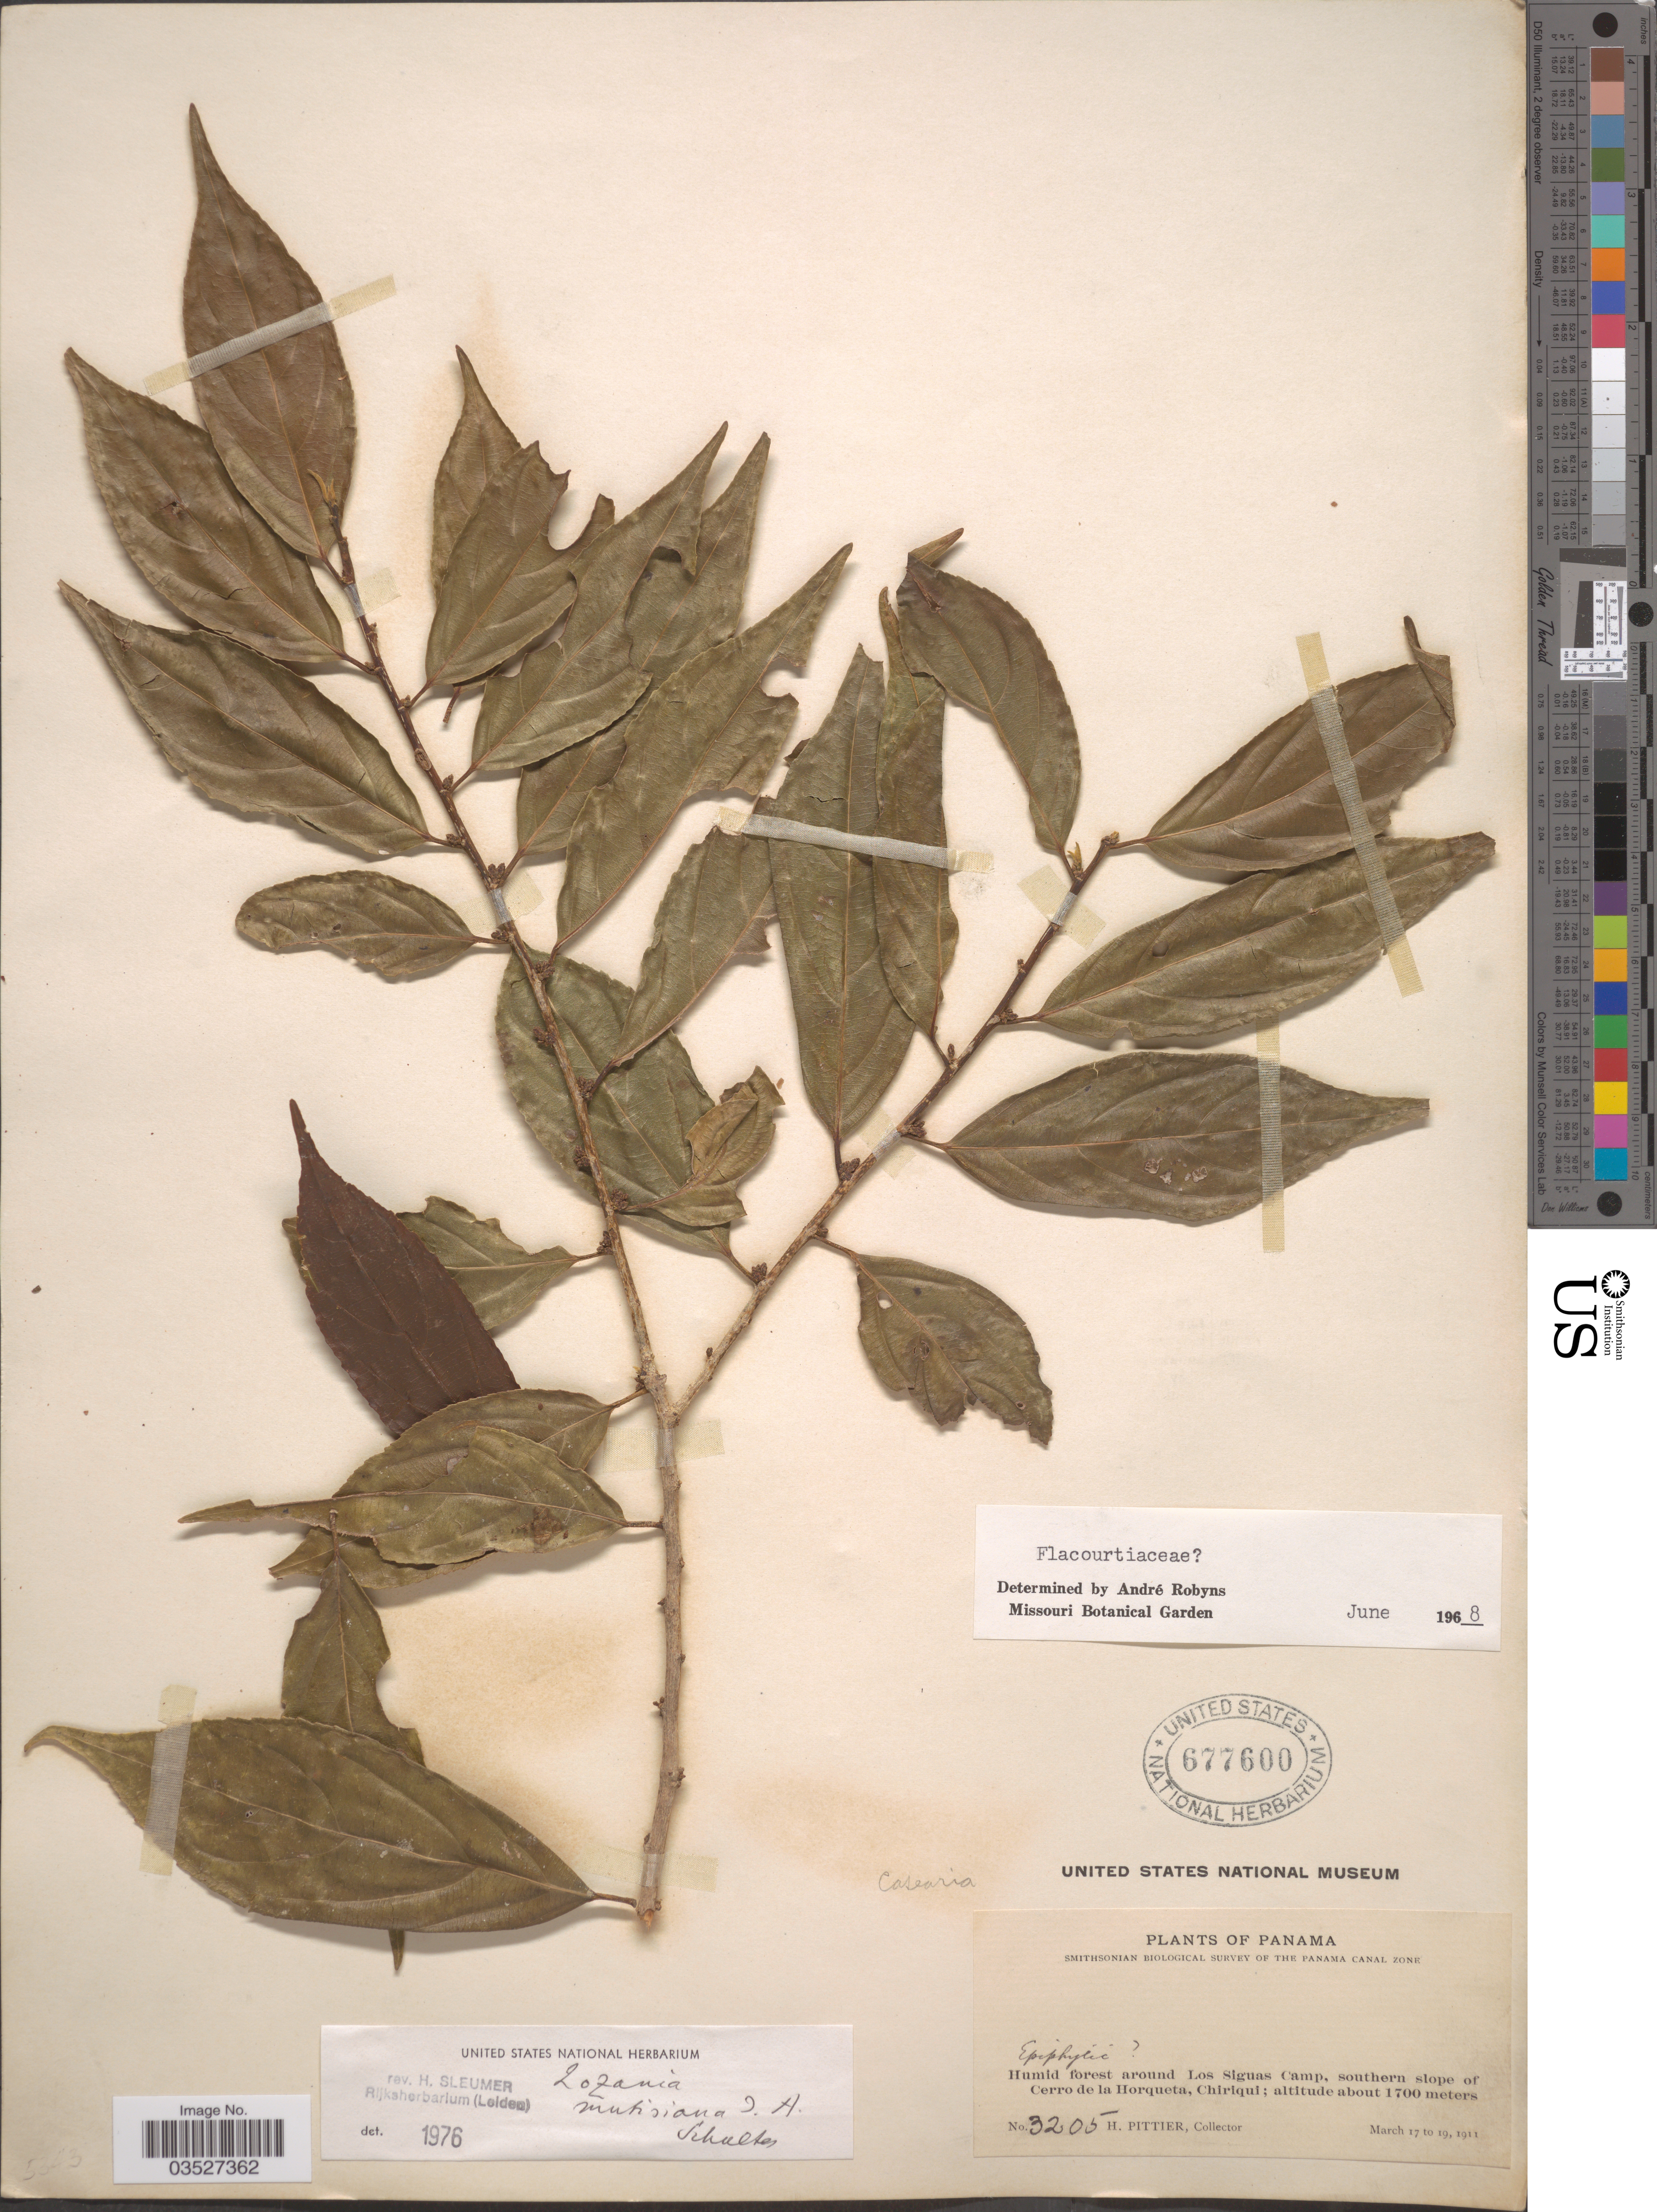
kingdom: Plantae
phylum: Tracheophyta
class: Magnoliopsida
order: Malpighiales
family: Lacistemataceae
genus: Lozania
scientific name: Lozania mutisiana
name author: Schult. in Roem. & Schult.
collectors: H. F. Pittier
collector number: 3205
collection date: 1911-03-17/1911-03-19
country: Panama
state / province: Chiriqui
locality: Humid forest around Los Siguas Camp, southern slope of Cerro de la Horqueta.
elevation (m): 1700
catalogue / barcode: US 677600